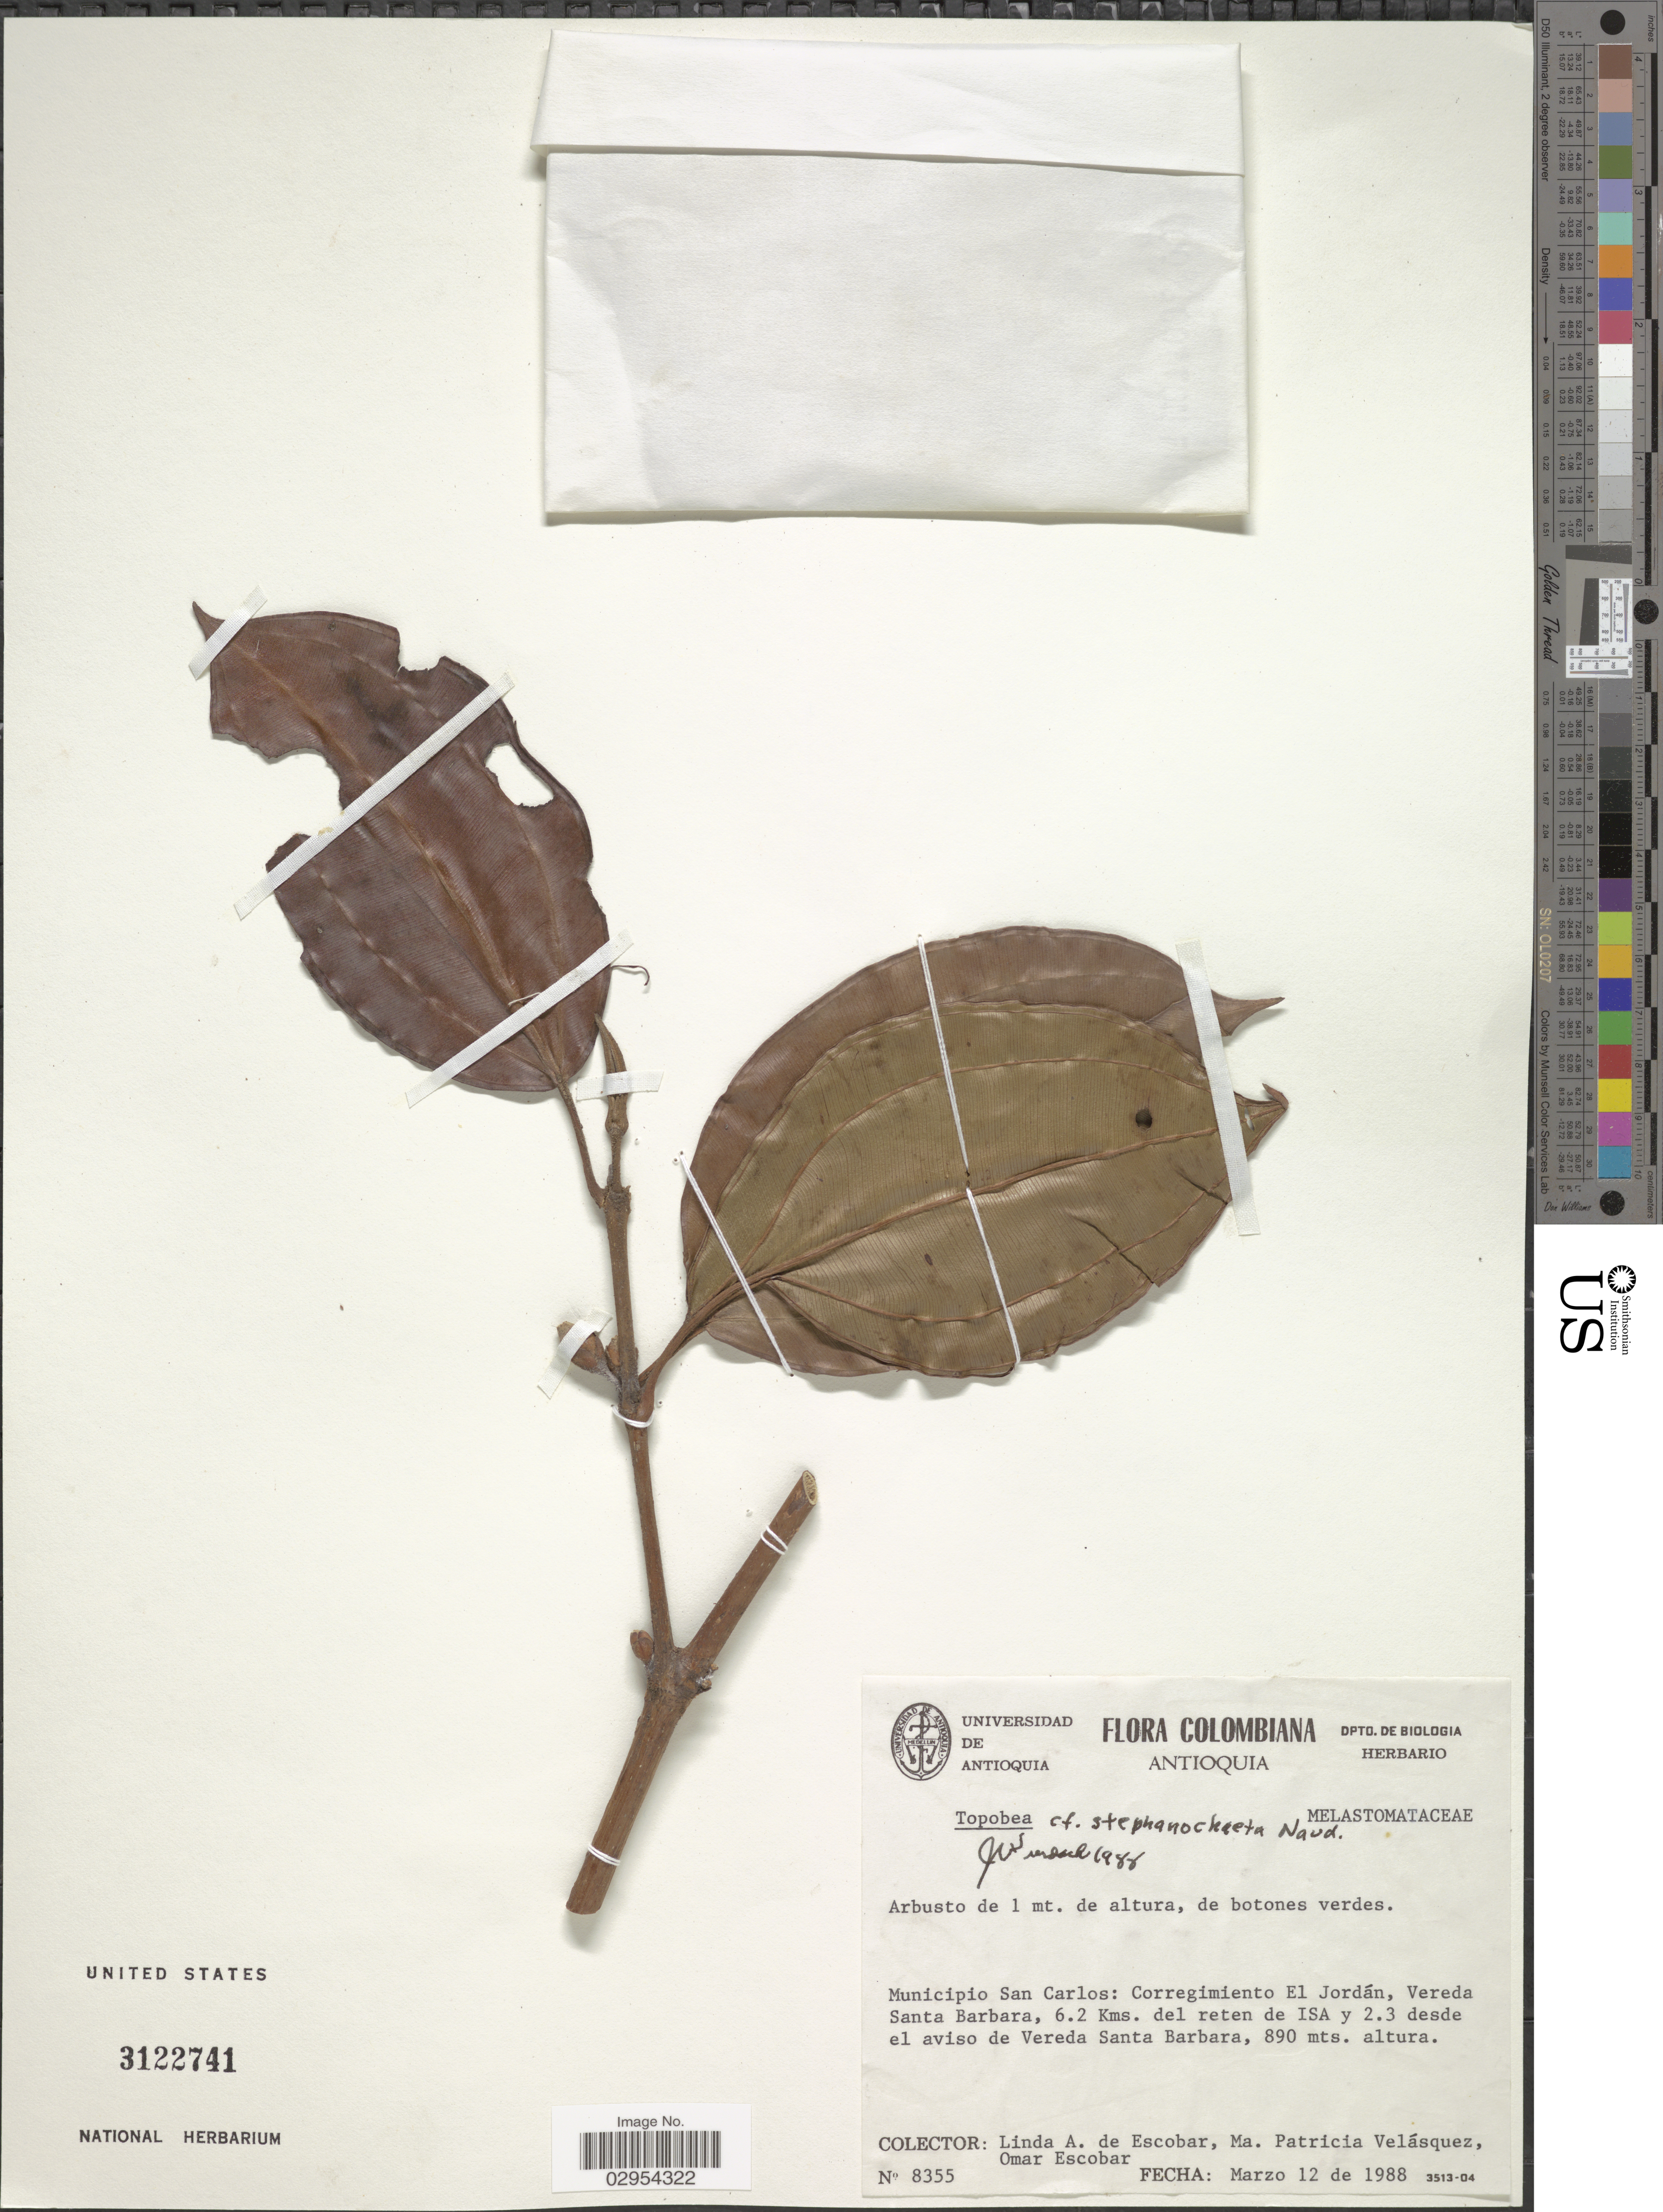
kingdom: Plantae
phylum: Tracheophyta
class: Magnoliopsida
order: Myrtales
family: Melastomataceae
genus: Topobea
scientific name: Topobea stephanochaeta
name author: Naudin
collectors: L. K. de Escobar, M. P. Velásquez & O. D. Escobar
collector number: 8355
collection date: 1988-03-12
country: Colombia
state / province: Antioquia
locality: Municipio San Carlos: Corregimiento El Jordán, Vereda Santa Barbara, 6.2 Kms. del reten de ISA y 2.3 desde el aviso de Vereda Santa Barbara.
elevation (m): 890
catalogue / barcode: US 3122741